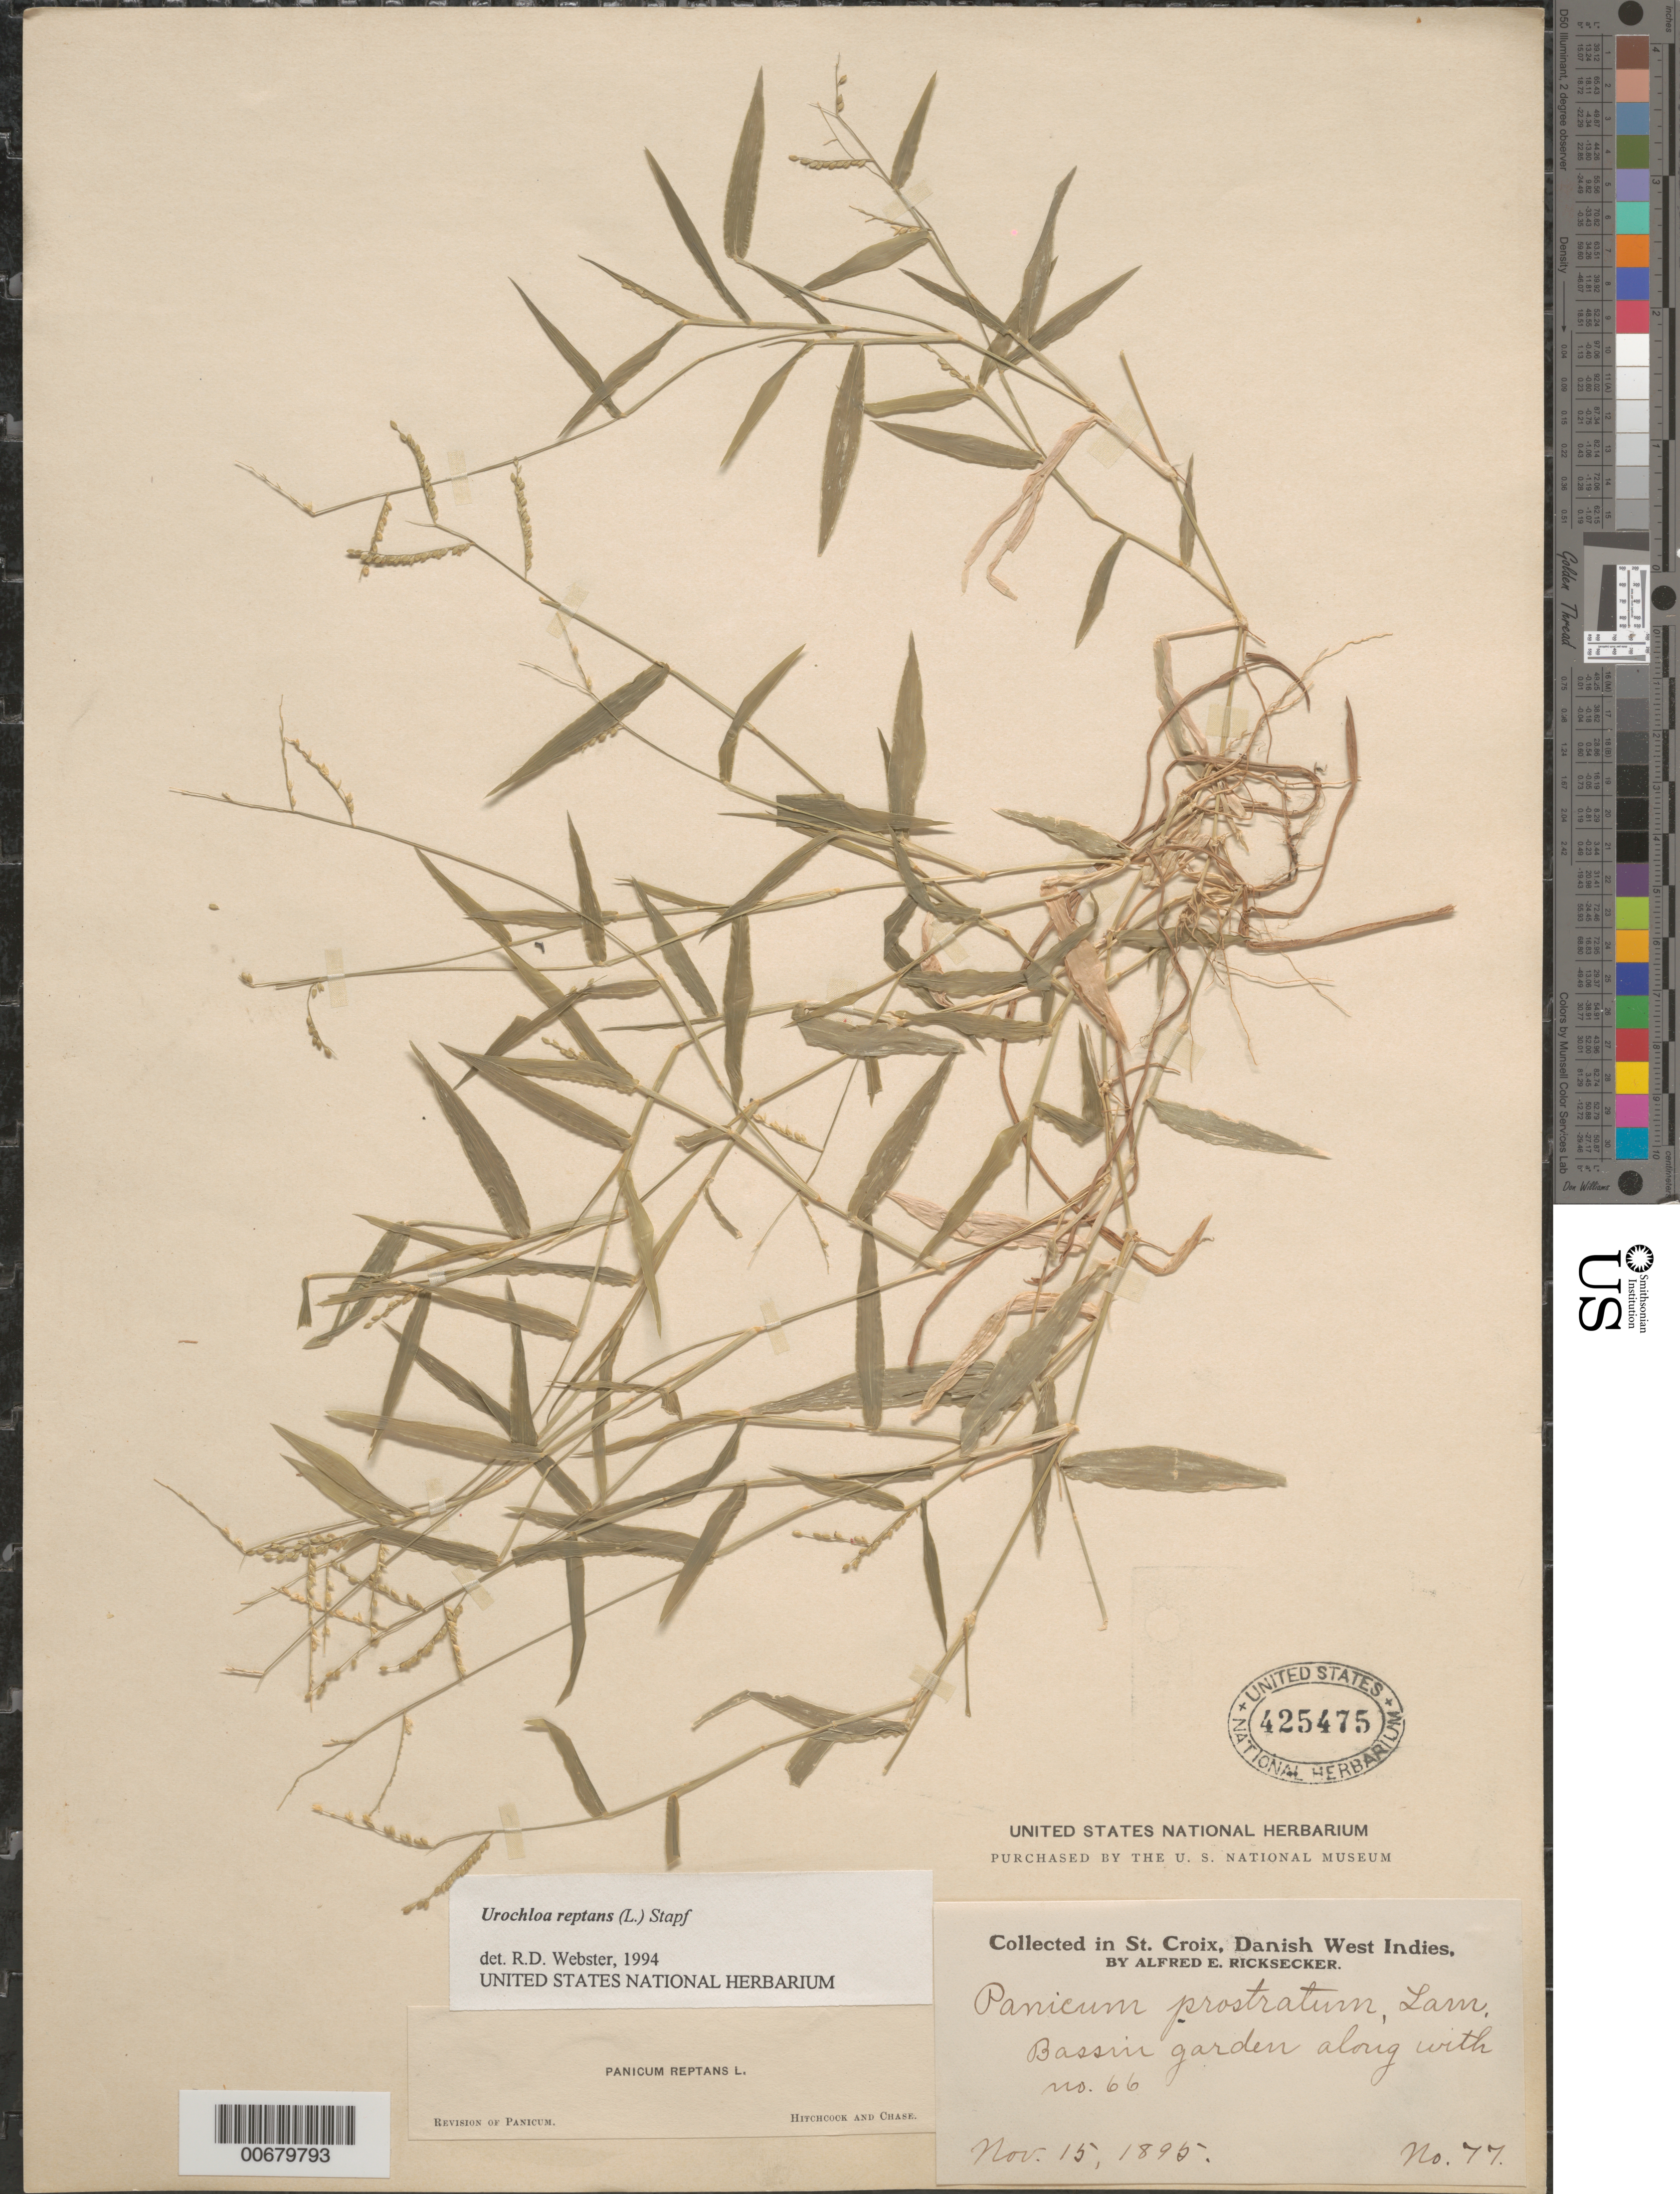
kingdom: Plantae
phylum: Tracheophyta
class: Liliopsida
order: Poales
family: Poaceae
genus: Urochloa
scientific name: Urochloa reptans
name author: (L.) Stapf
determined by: Webster, Robert D.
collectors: A. E. Ricksecker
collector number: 77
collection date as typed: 15 Nov 1895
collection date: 1895-11-15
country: U.S. Virgin Islands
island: St. Croix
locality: St. Croix; Bassin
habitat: Bassin garden along w/# 66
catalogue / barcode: US 425475